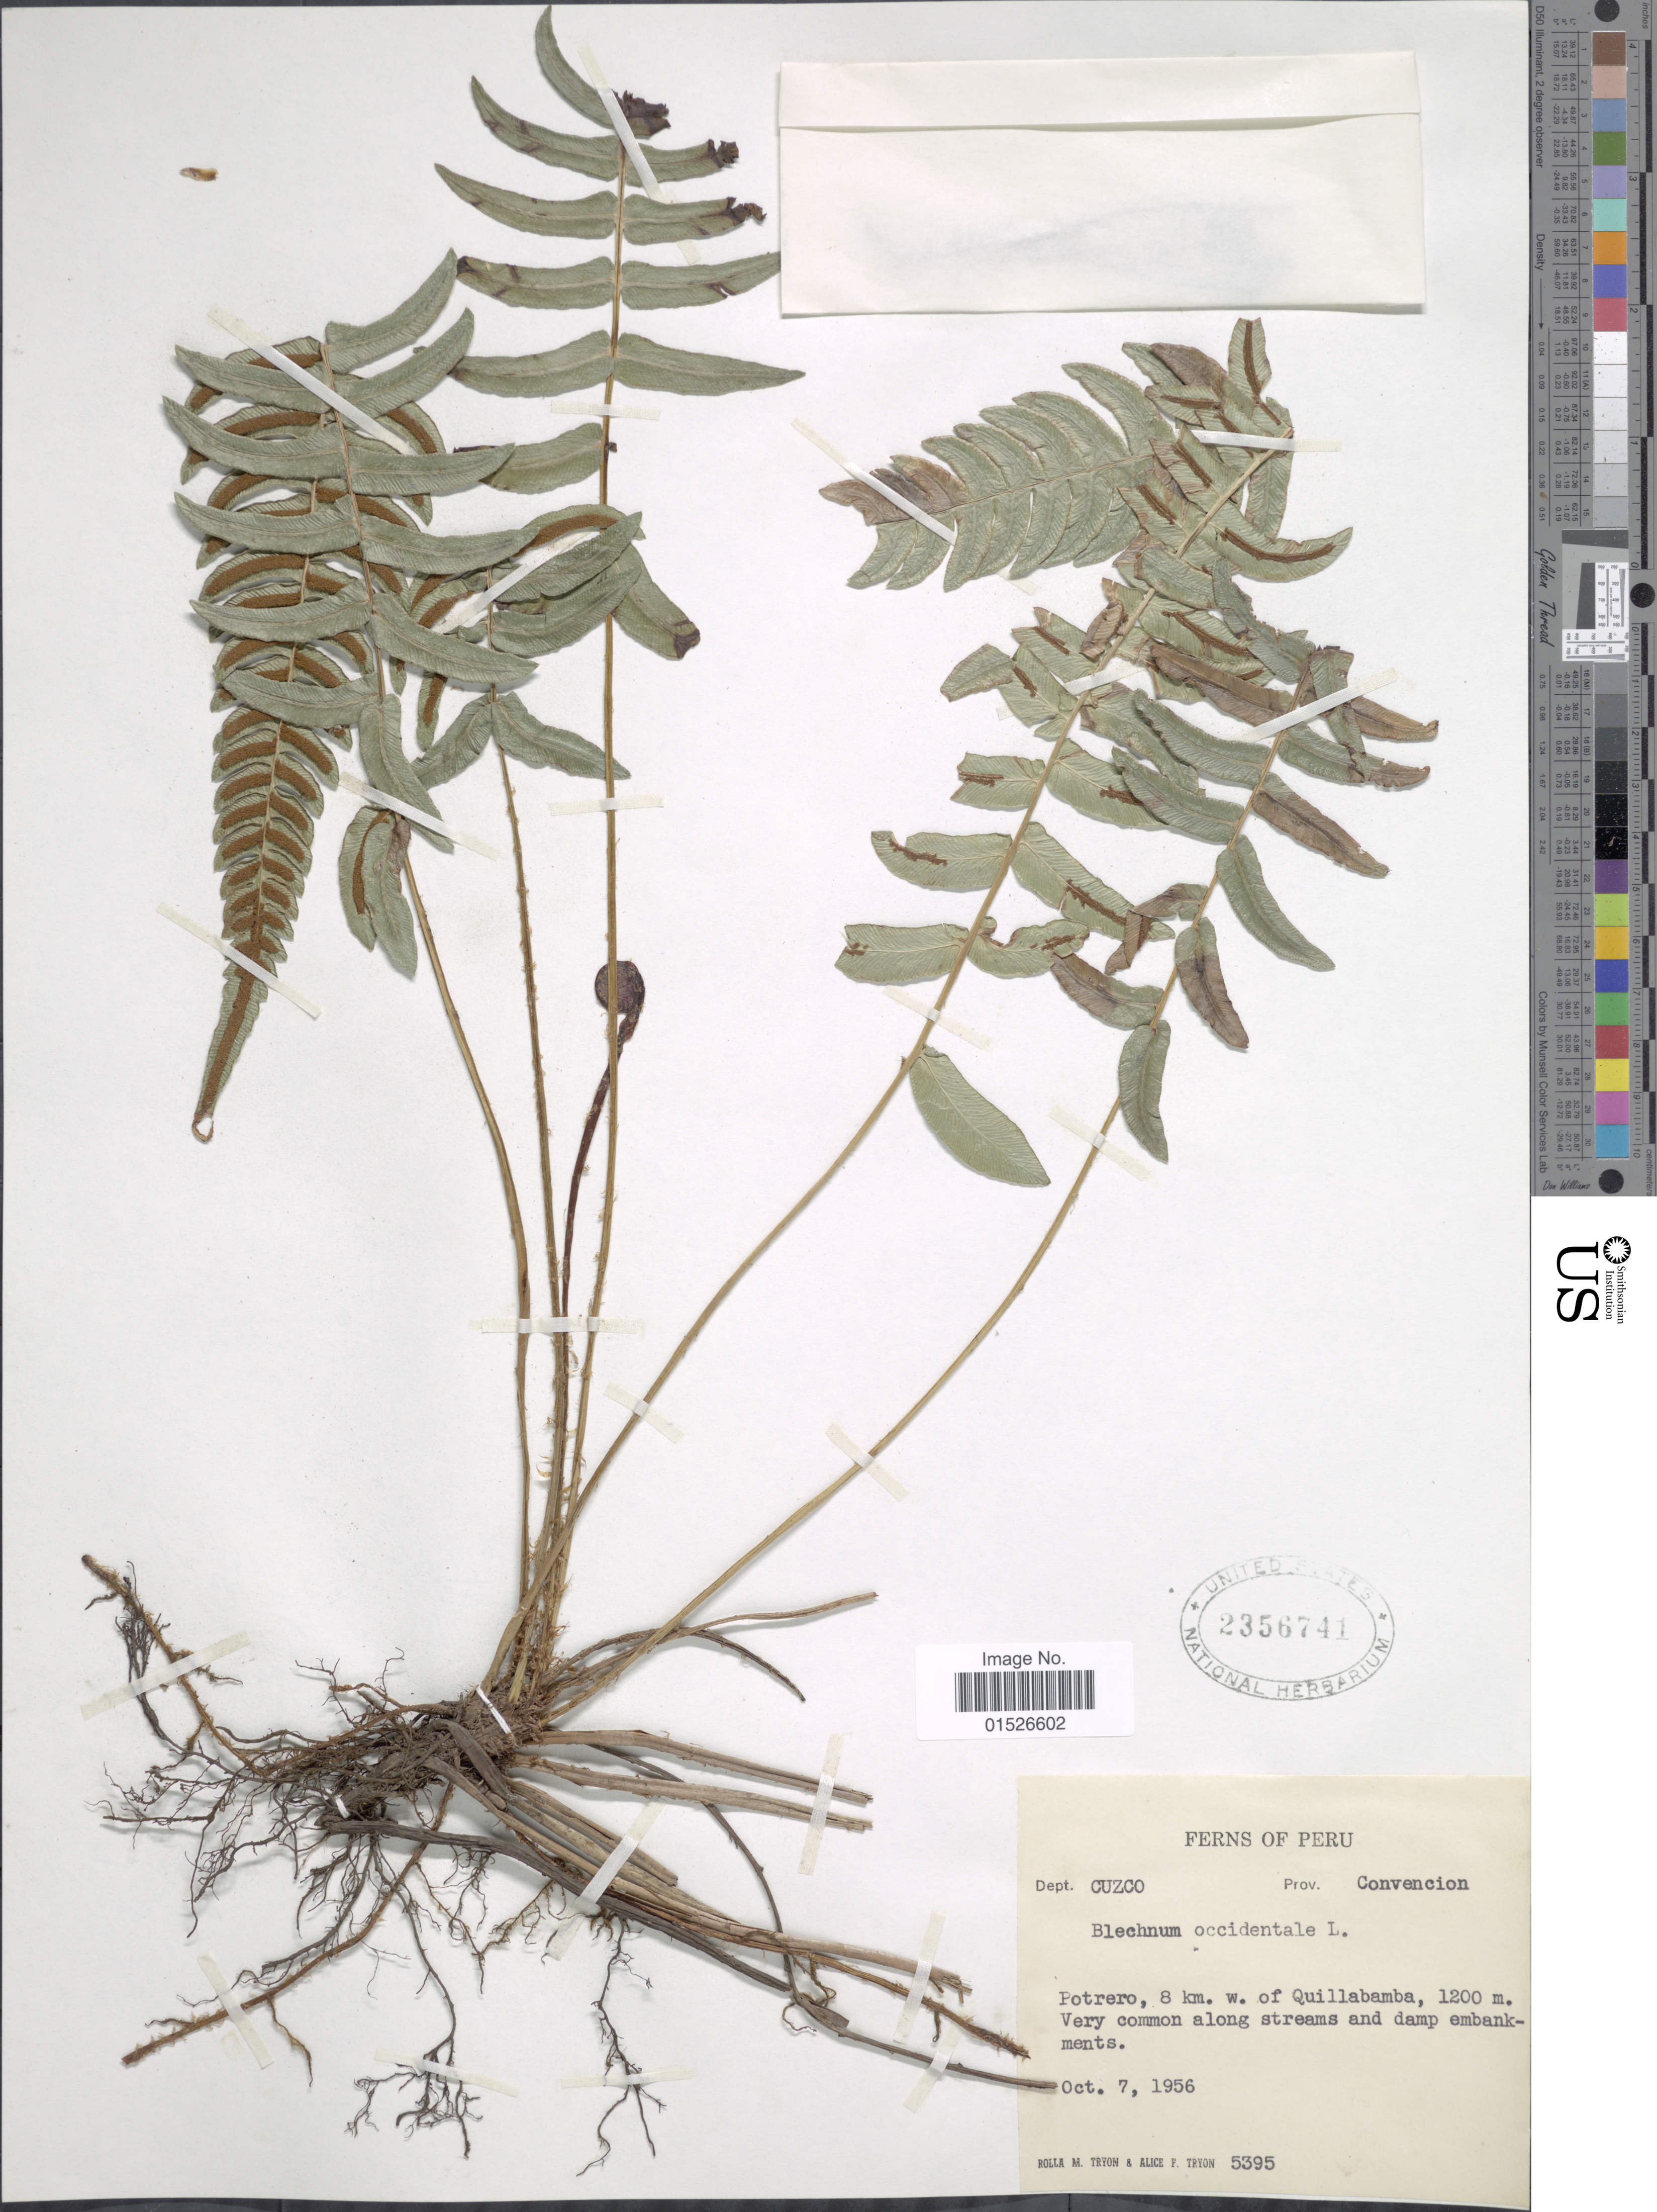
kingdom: Plantae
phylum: Tracheophyta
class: Polypodiopsida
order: Polypodiales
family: Blechnaceae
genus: Blechnum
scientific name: Blechnum occidentale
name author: L.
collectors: R. M. Tryon & A. F. Tryon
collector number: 5395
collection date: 1956-10-07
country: Peru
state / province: Cusco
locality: Dept. Cuzco. Prov. Concvencion. Potrero, 8 km. w. of Quillabamba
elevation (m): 1200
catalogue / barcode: US 2356741